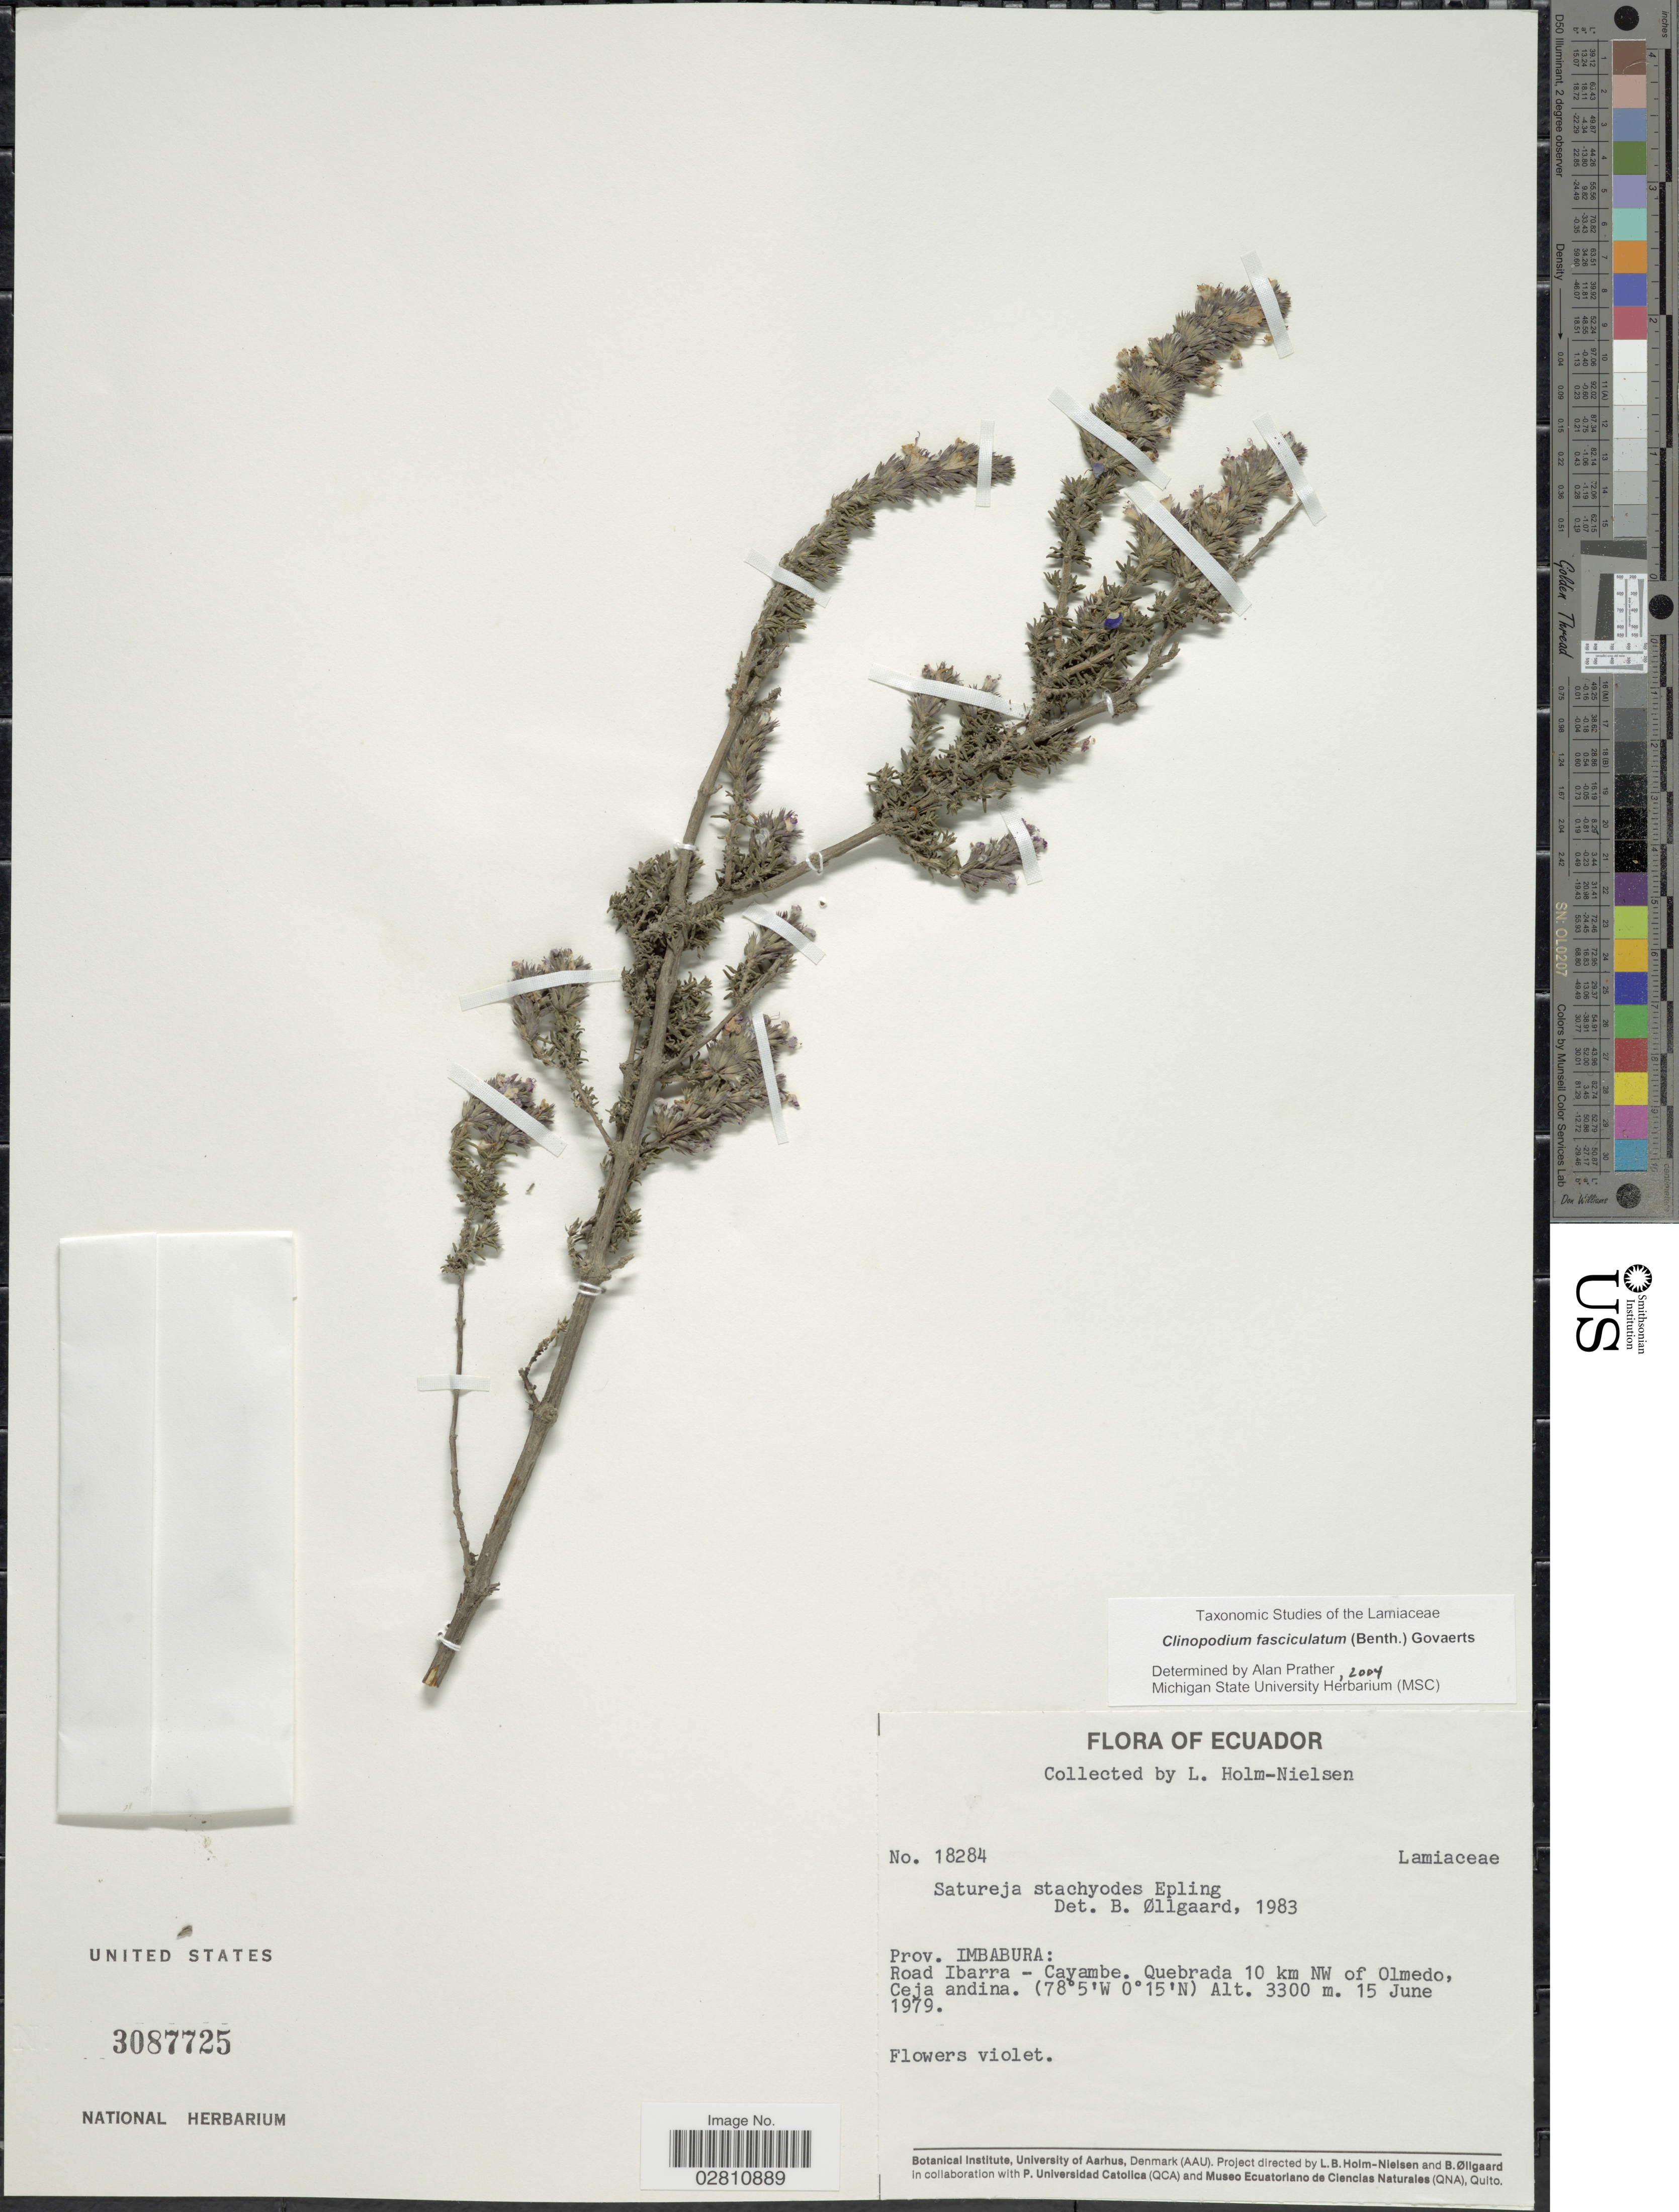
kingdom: Plantae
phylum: Tracheophyta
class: Magnoliopsida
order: Lamiales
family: Lamiaceae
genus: Clinopodium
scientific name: Clinopodium fasciculatum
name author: (Benth.) Govaerts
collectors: L. B. Holm-Nielsen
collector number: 18284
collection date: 1979-06-15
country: Ecuador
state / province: Imbabura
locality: Prov. Imbabura: Road Ibarra - Cayambe. Quebrada 10 km NW of Olmedo Ceja andina.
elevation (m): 3300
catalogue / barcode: US 3087725